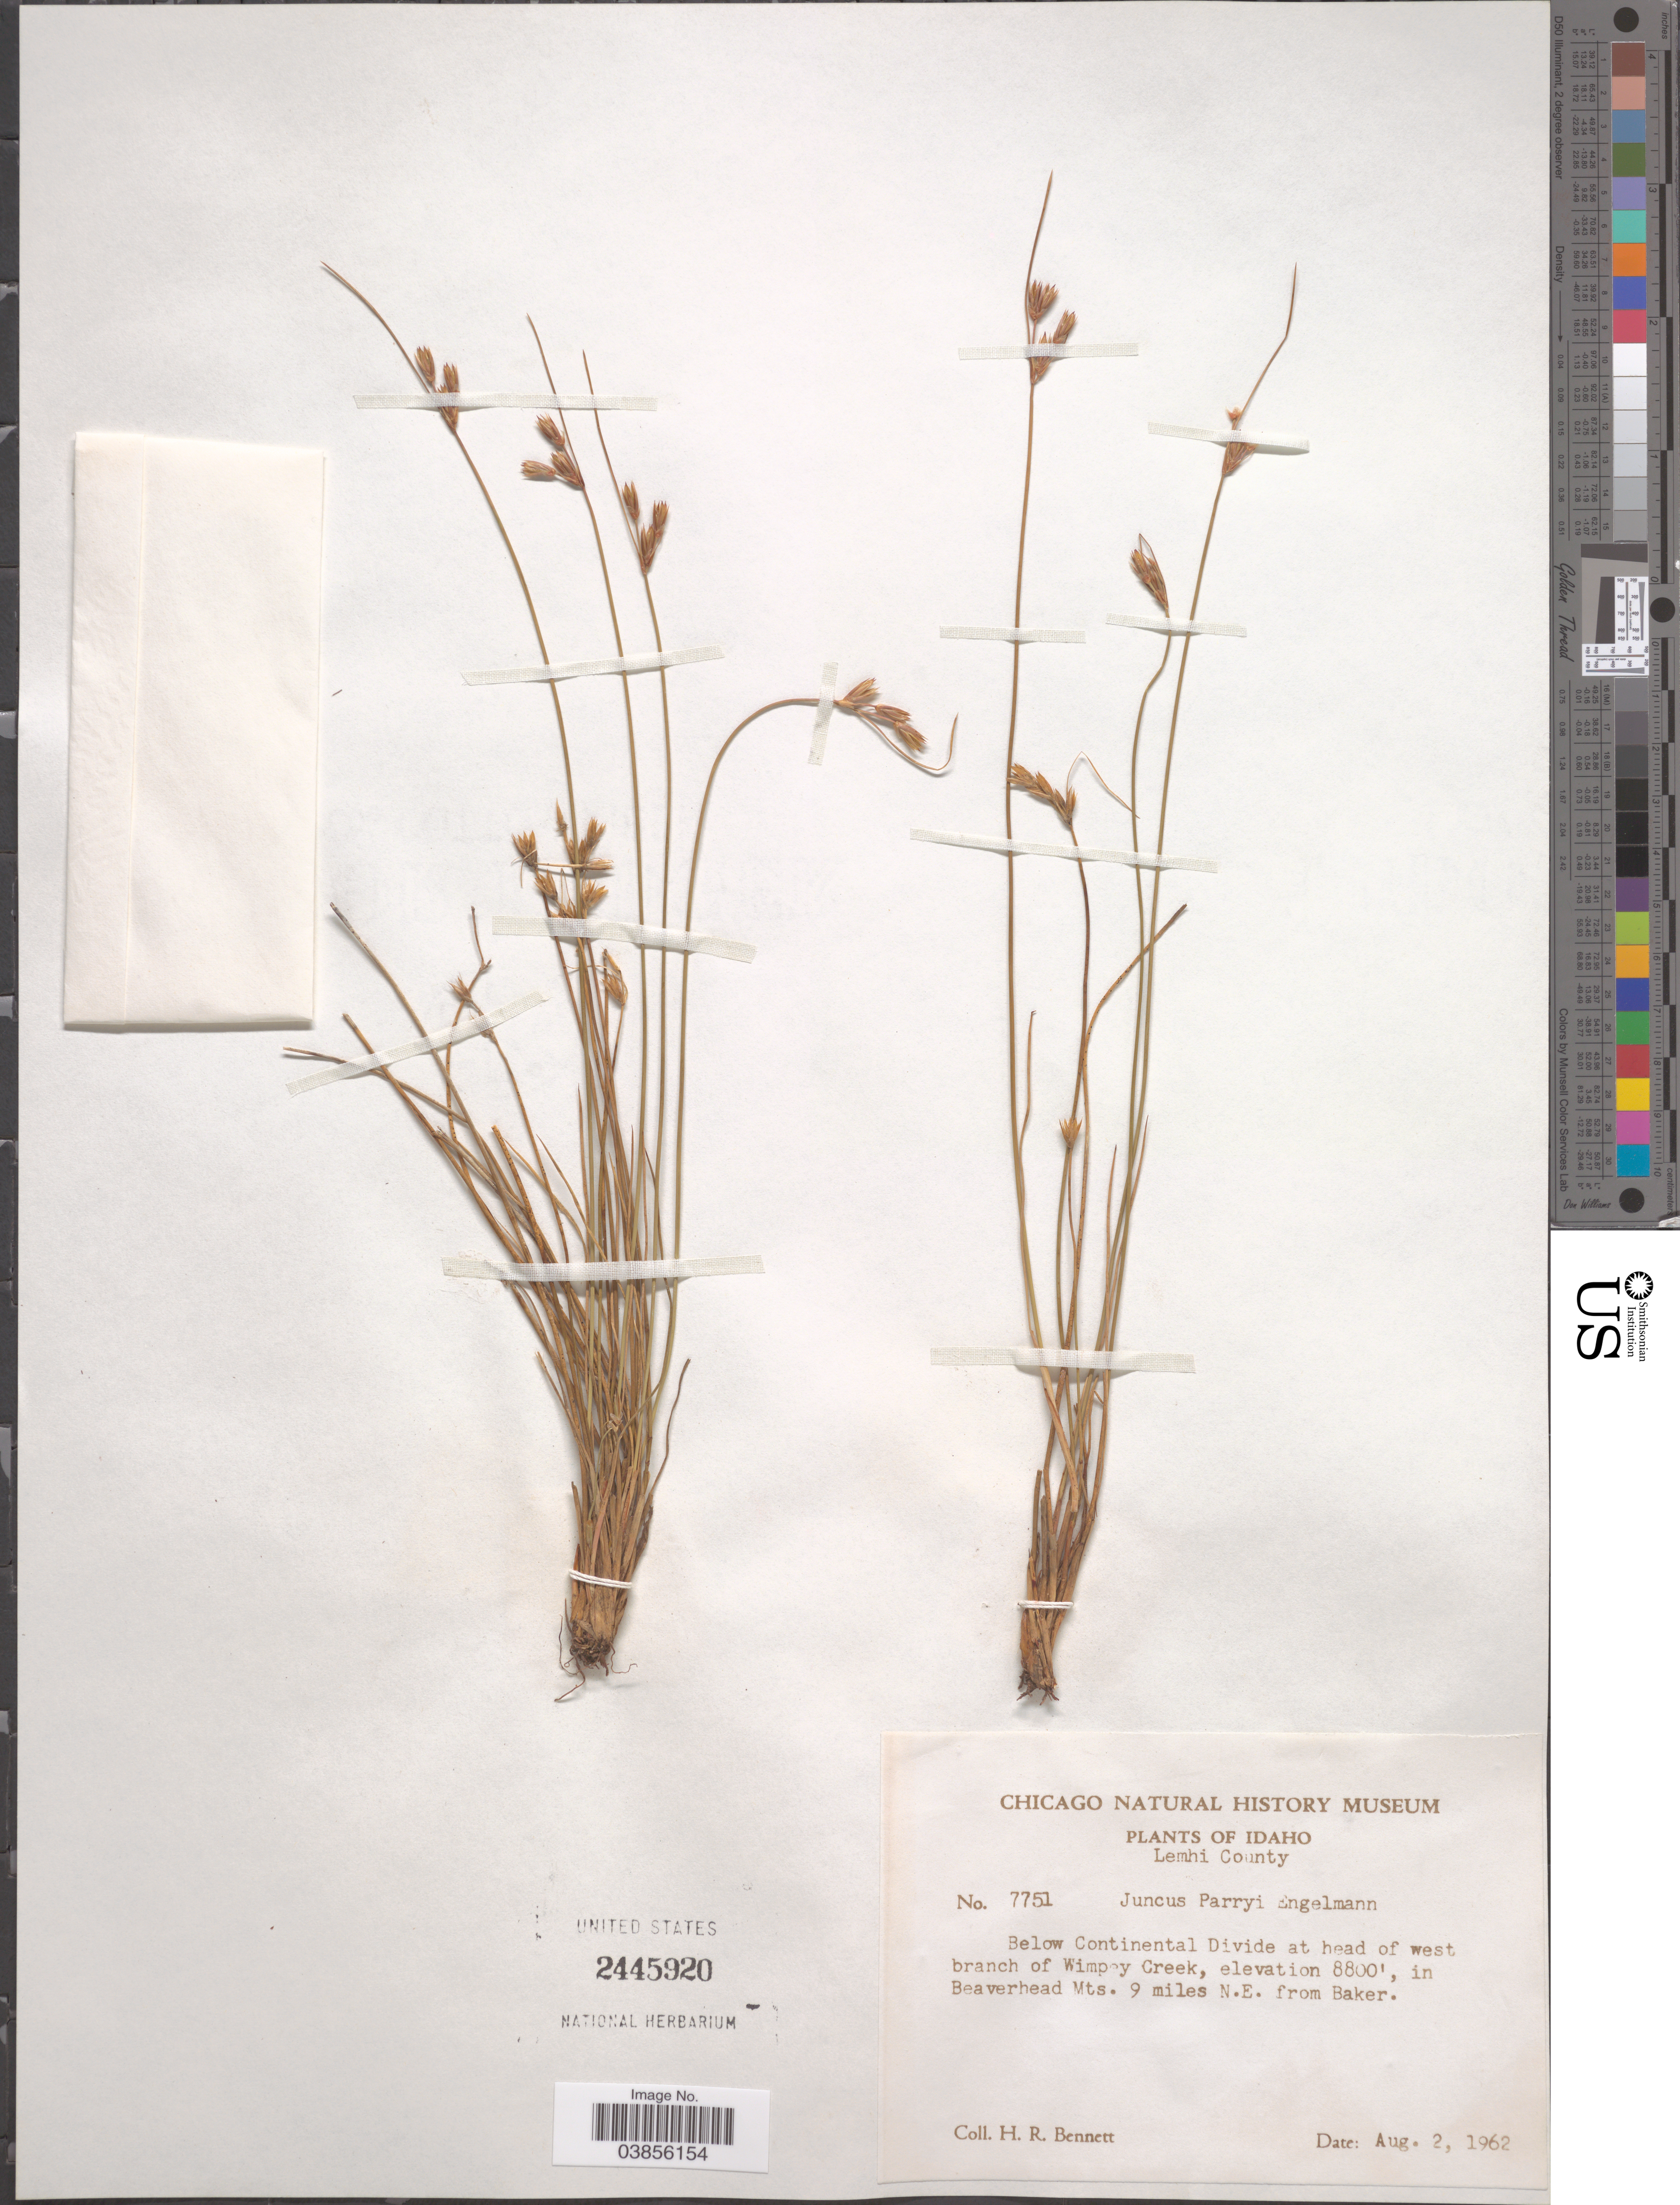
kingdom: Plantae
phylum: Tracheophyta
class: Liliopsida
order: Poales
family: Juncaceae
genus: Juncus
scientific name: Juncus parryi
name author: Engelm.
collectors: H. R. Bennett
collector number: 7751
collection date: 1962-08-02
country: United States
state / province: Idaho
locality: Lemhi County. Below Continental Divide at head of west branch of Wimpy Creek, in Beaverhead Mts. 9 miles N.E. from Baker.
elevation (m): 2682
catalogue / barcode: US 2445920